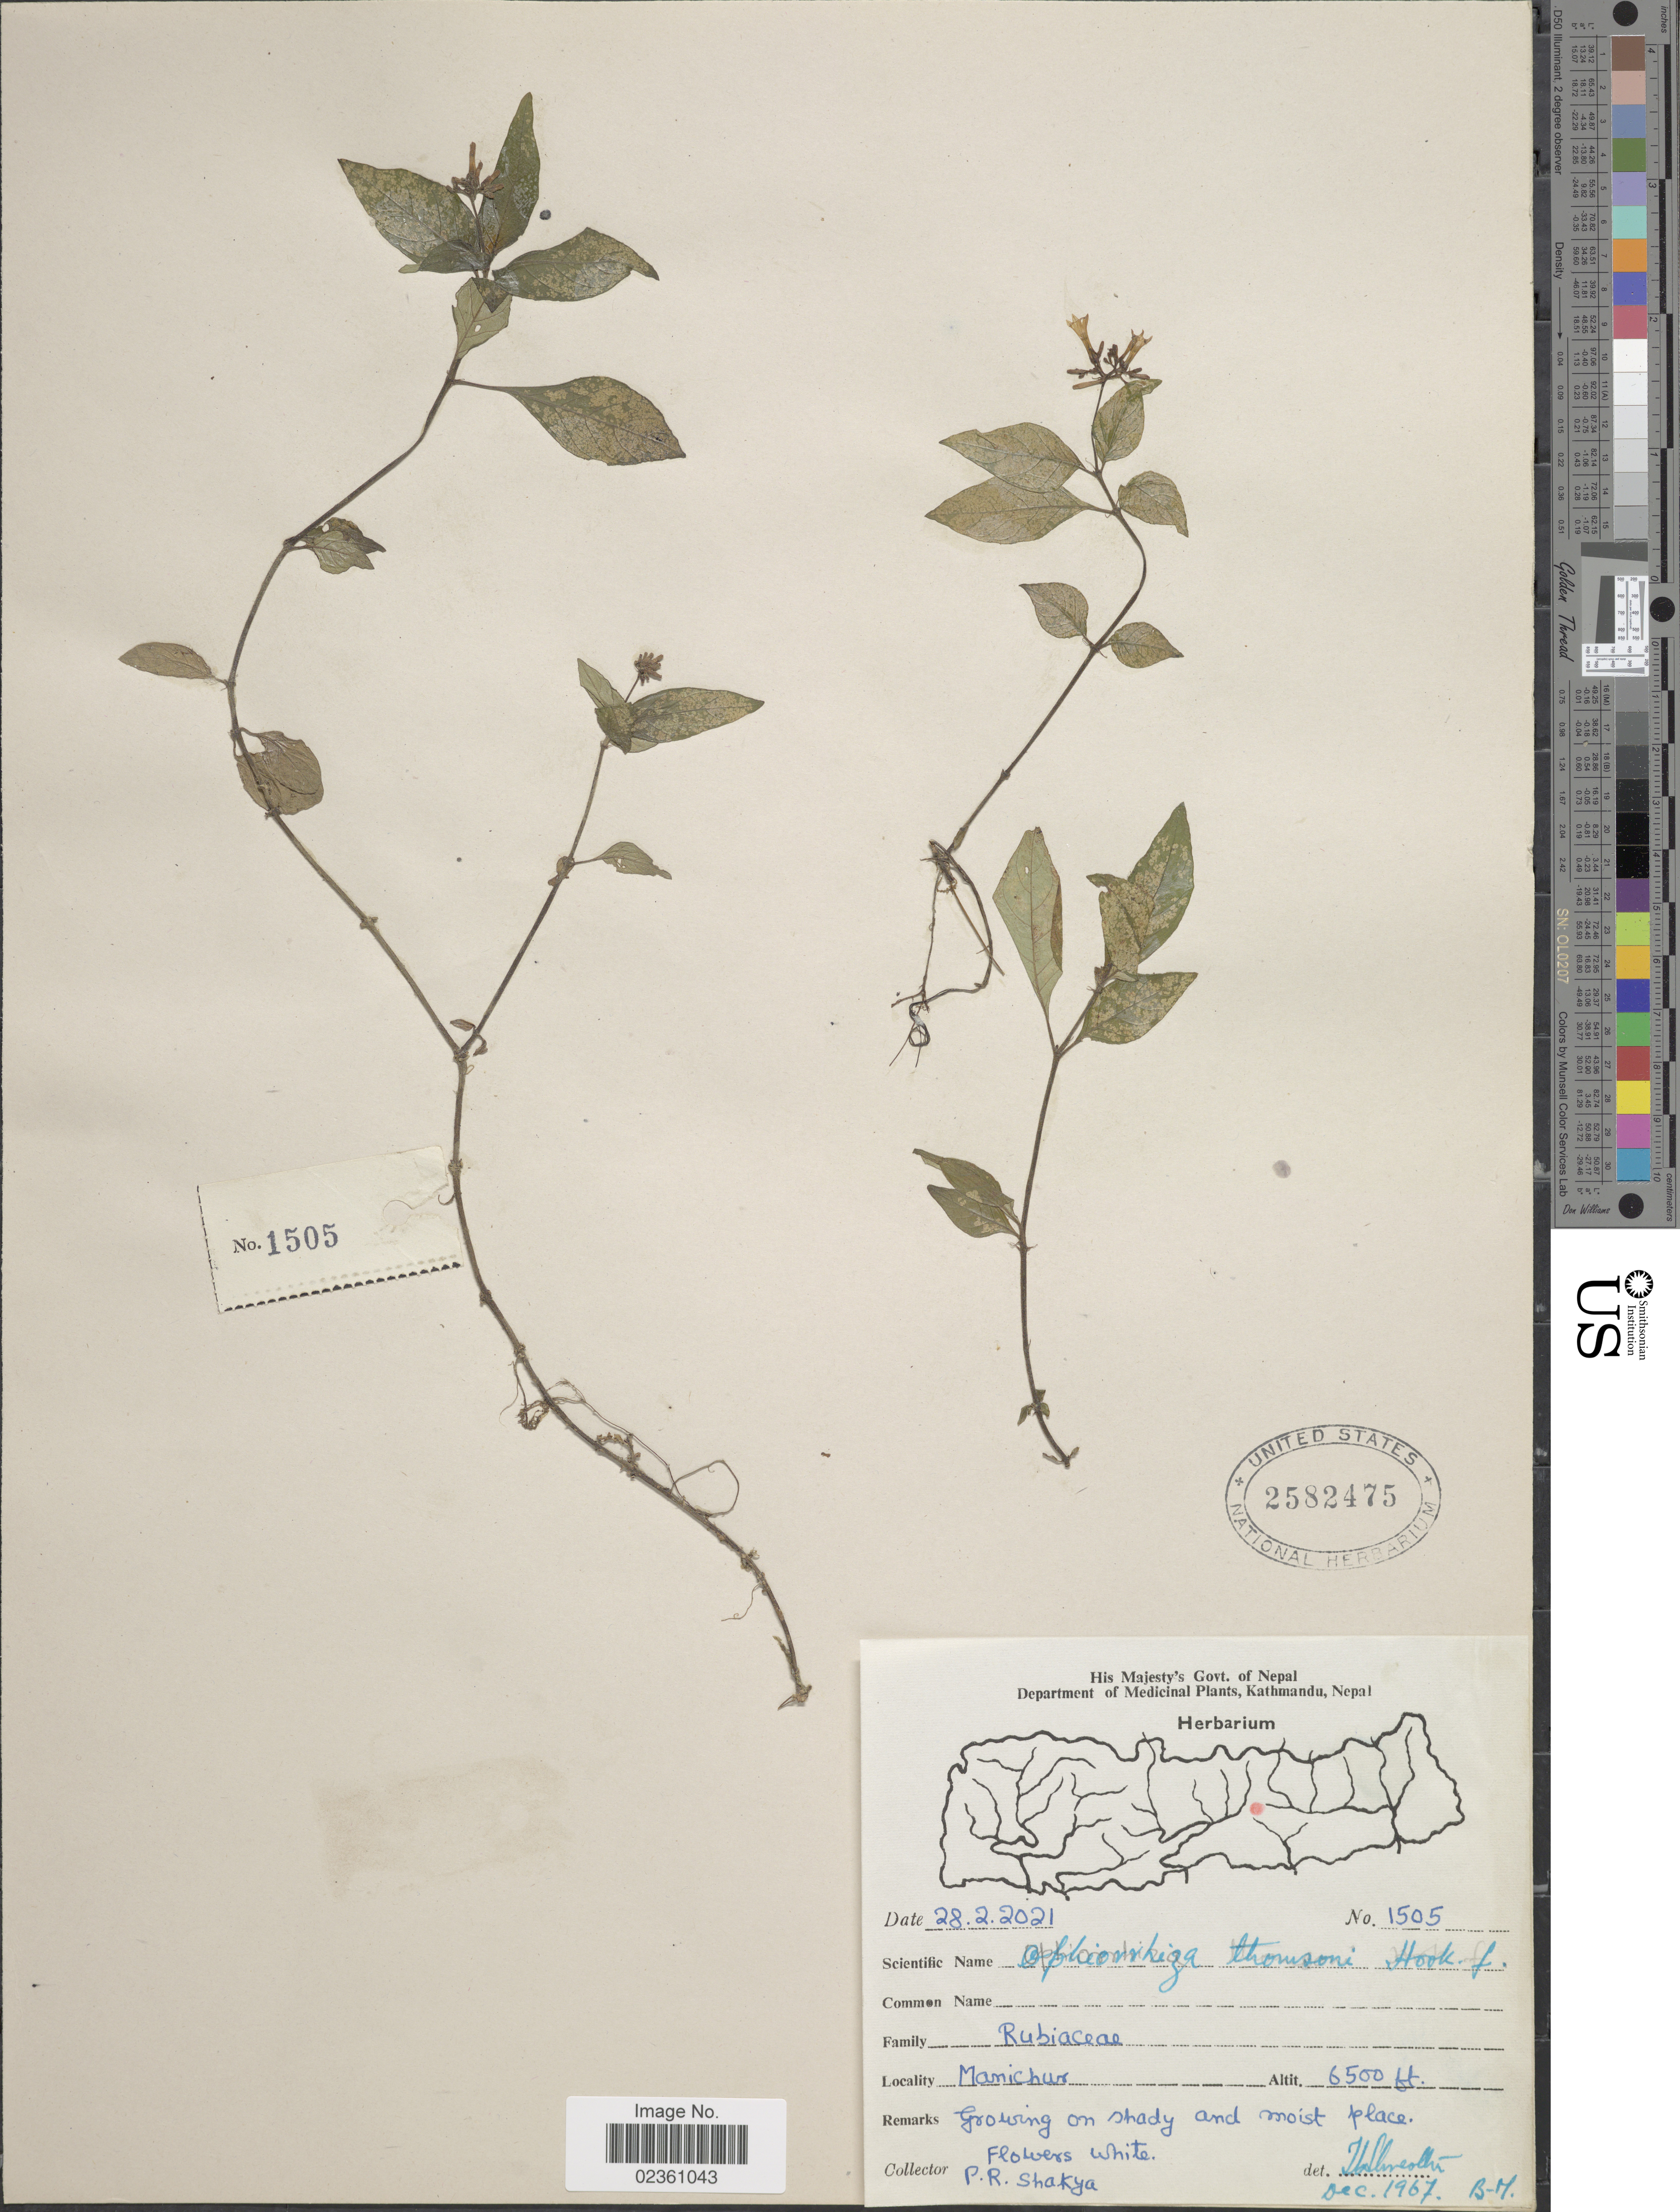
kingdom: Plantae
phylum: Tracheophyta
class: Magnoliopsida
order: Gentianales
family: Rubiaceae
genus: Ophiorrhiza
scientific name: Ophiorrhiza thomsonii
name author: Hook. f.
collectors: P. Shakya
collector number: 1505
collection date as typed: Transcribed d/m/y: 28/2/2021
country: Nepal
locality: Manichur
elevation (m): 1981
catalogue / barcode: US 2582475